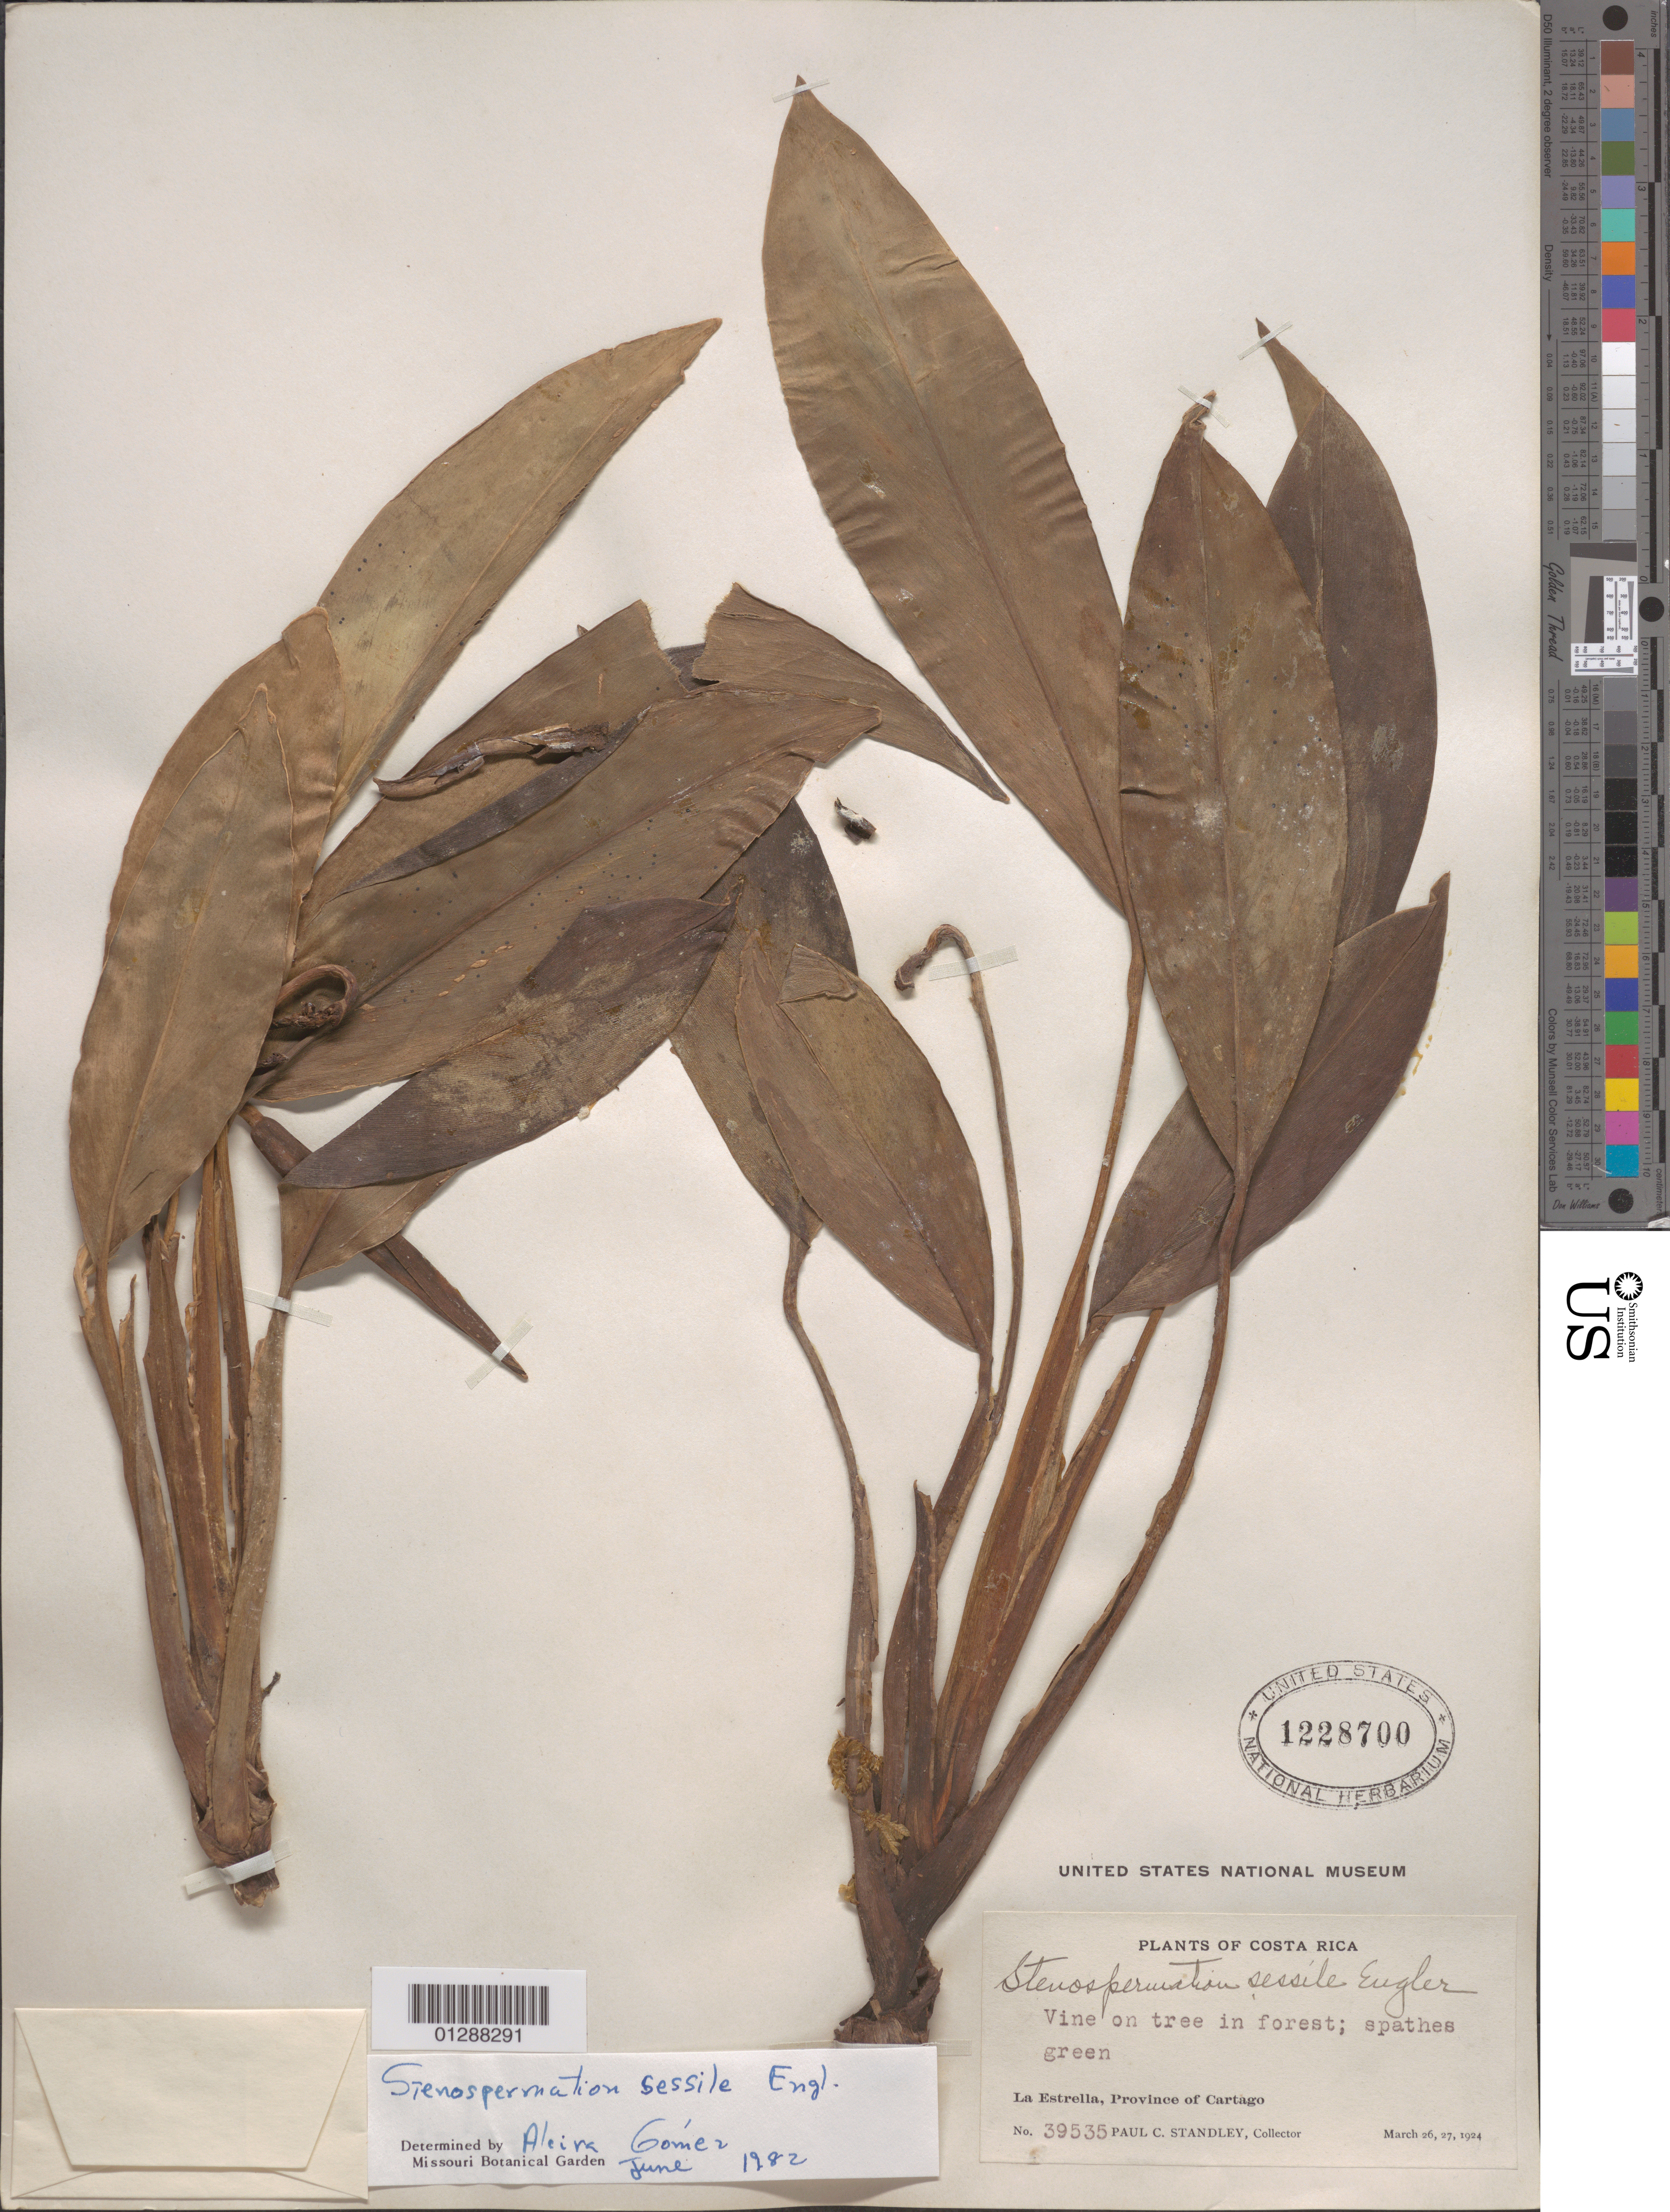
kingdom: Plantae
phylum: Tracheophyta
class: Liliopsida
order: Alismatales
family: Araceae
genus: Stenospermation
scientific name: Stenospermation sessile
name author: Engl.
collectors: P. C. Standley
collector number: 39535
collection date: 1924-03-26/1924-03-27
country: Costa Rica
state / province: Cartago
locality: La Estrella.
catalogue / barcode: US 1228700